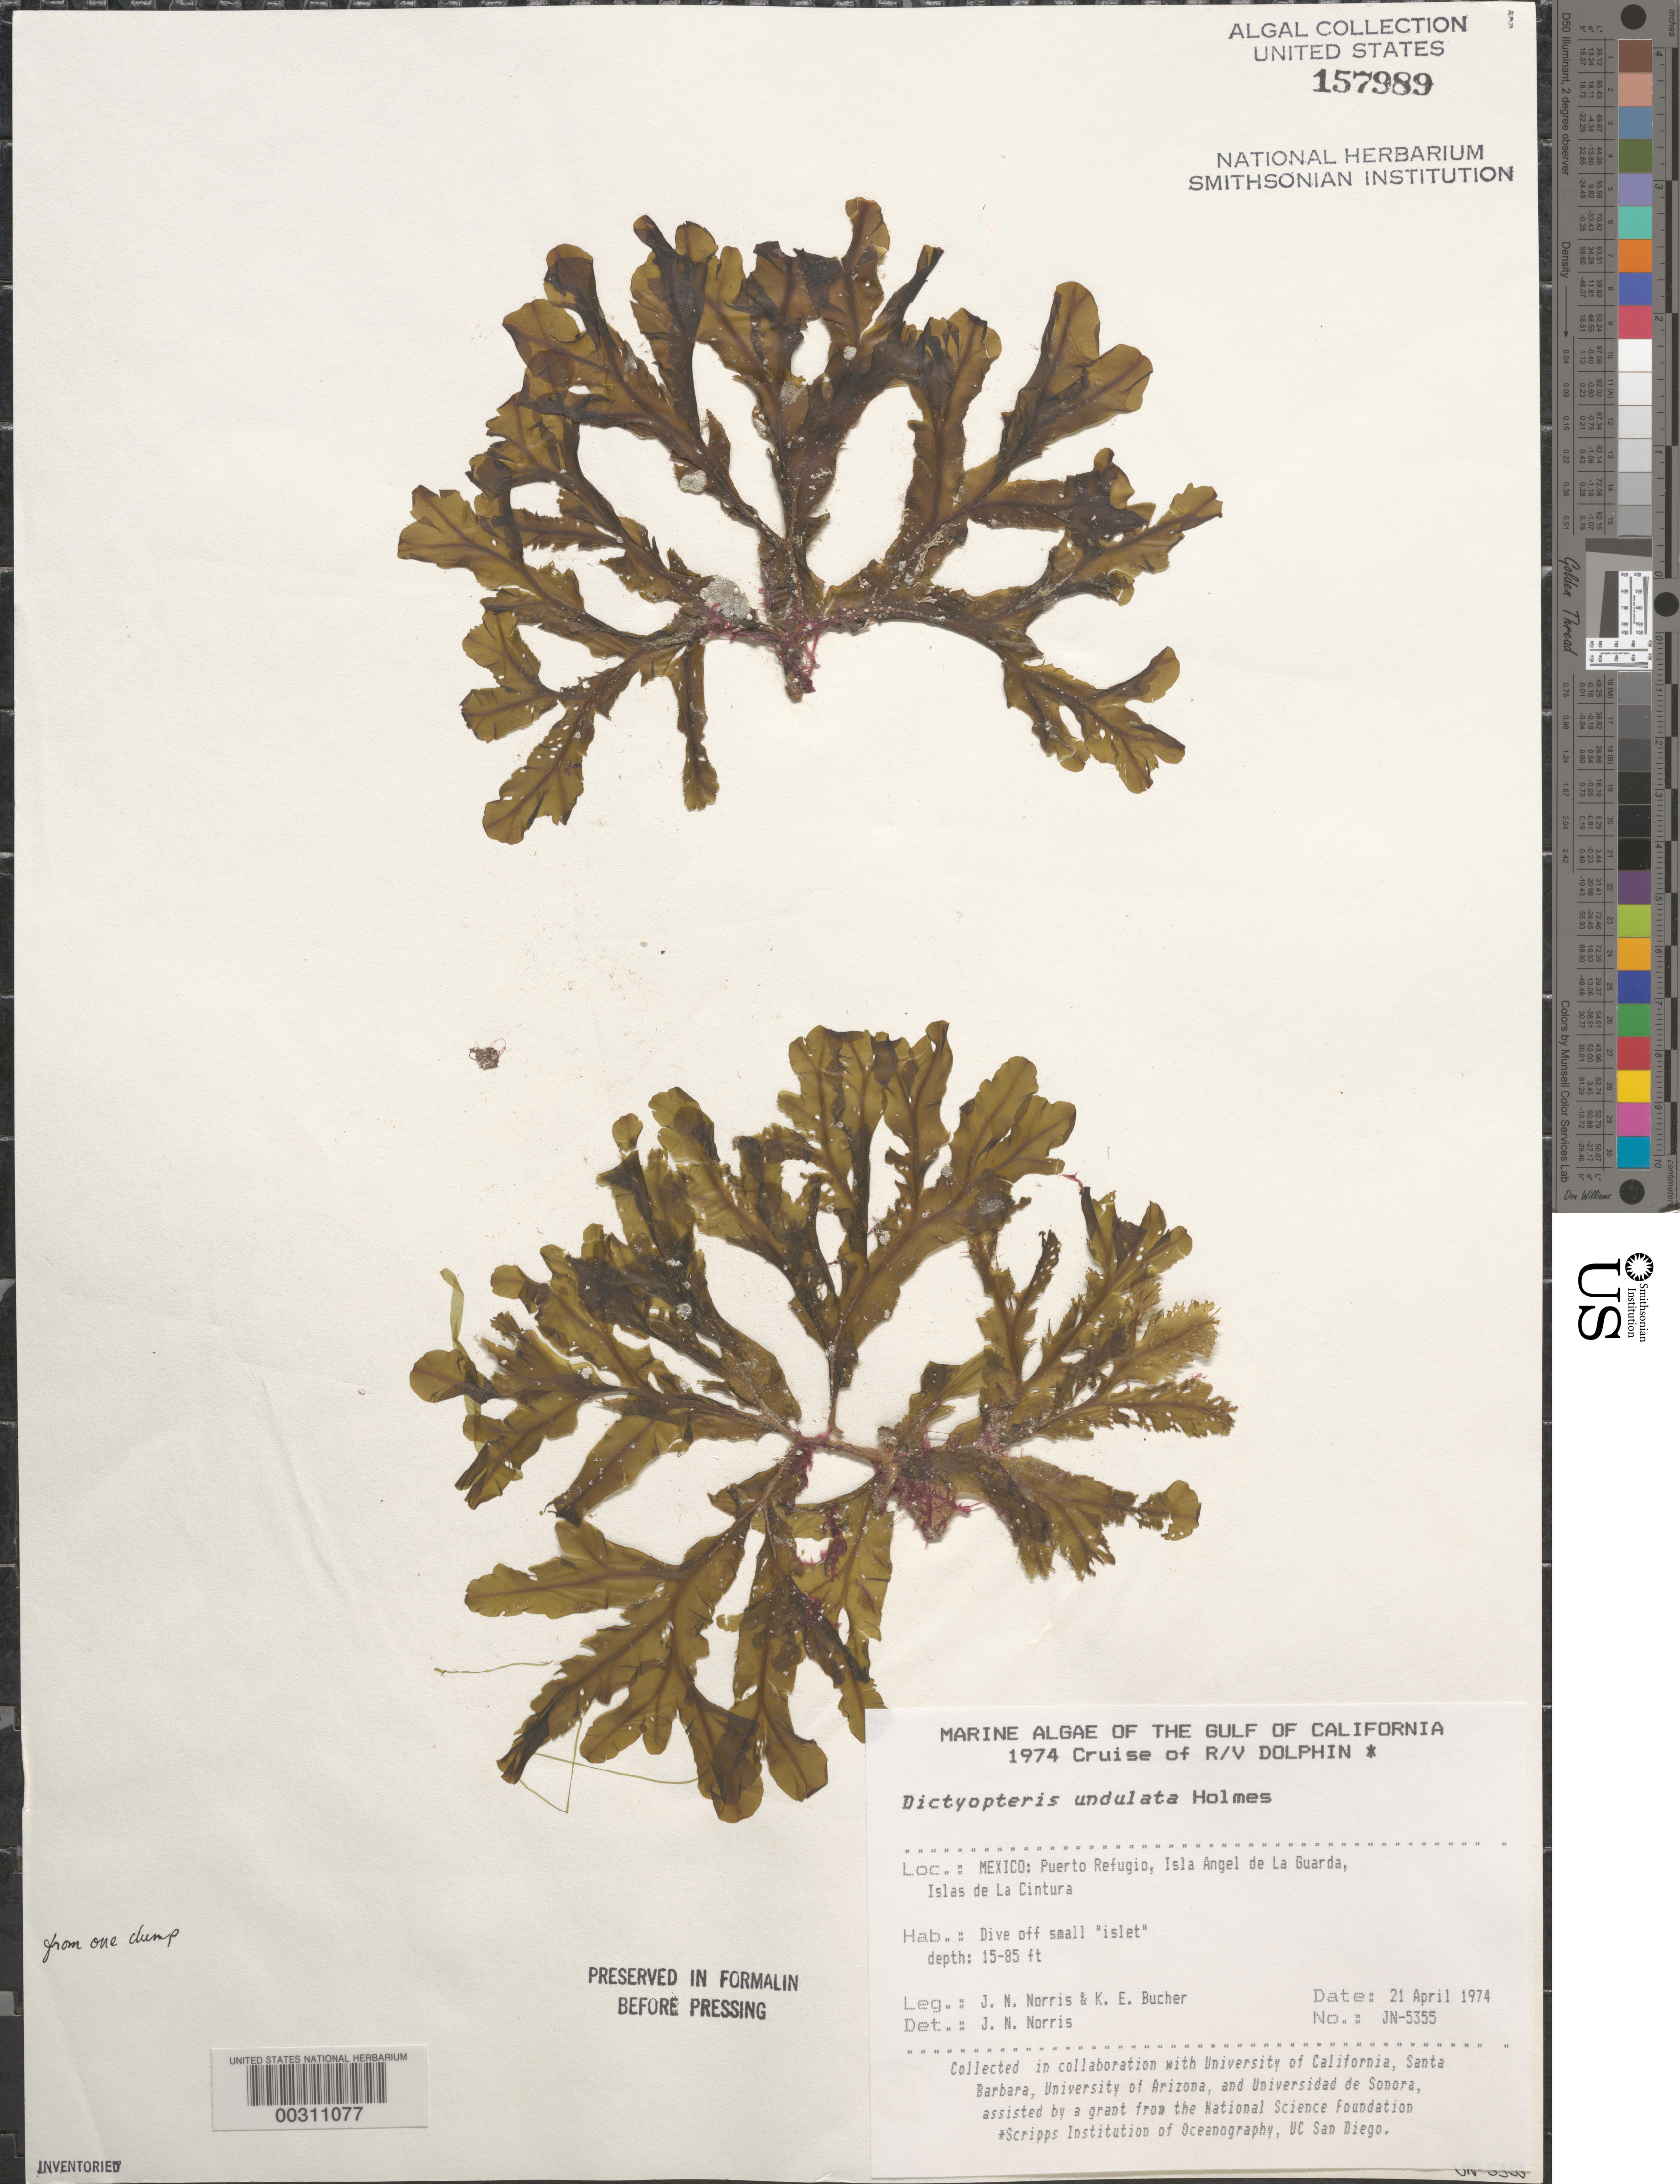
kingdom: Chromista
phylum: Ochrophyta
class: Phaeophyceae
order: Dictyotales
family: Dictyotaceae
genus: Dictyopteris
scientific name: Dictyopteris undulata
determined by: Norris, James N.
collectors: J. N. Norris & K. E. Bucher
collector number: JN-5355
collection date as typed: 21 Apr 1974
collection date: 1974-04-21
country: Mexico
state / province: Baja California Norte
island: Isla Angel de la Guarda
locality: Puerto Refugio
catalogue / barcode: US 157989